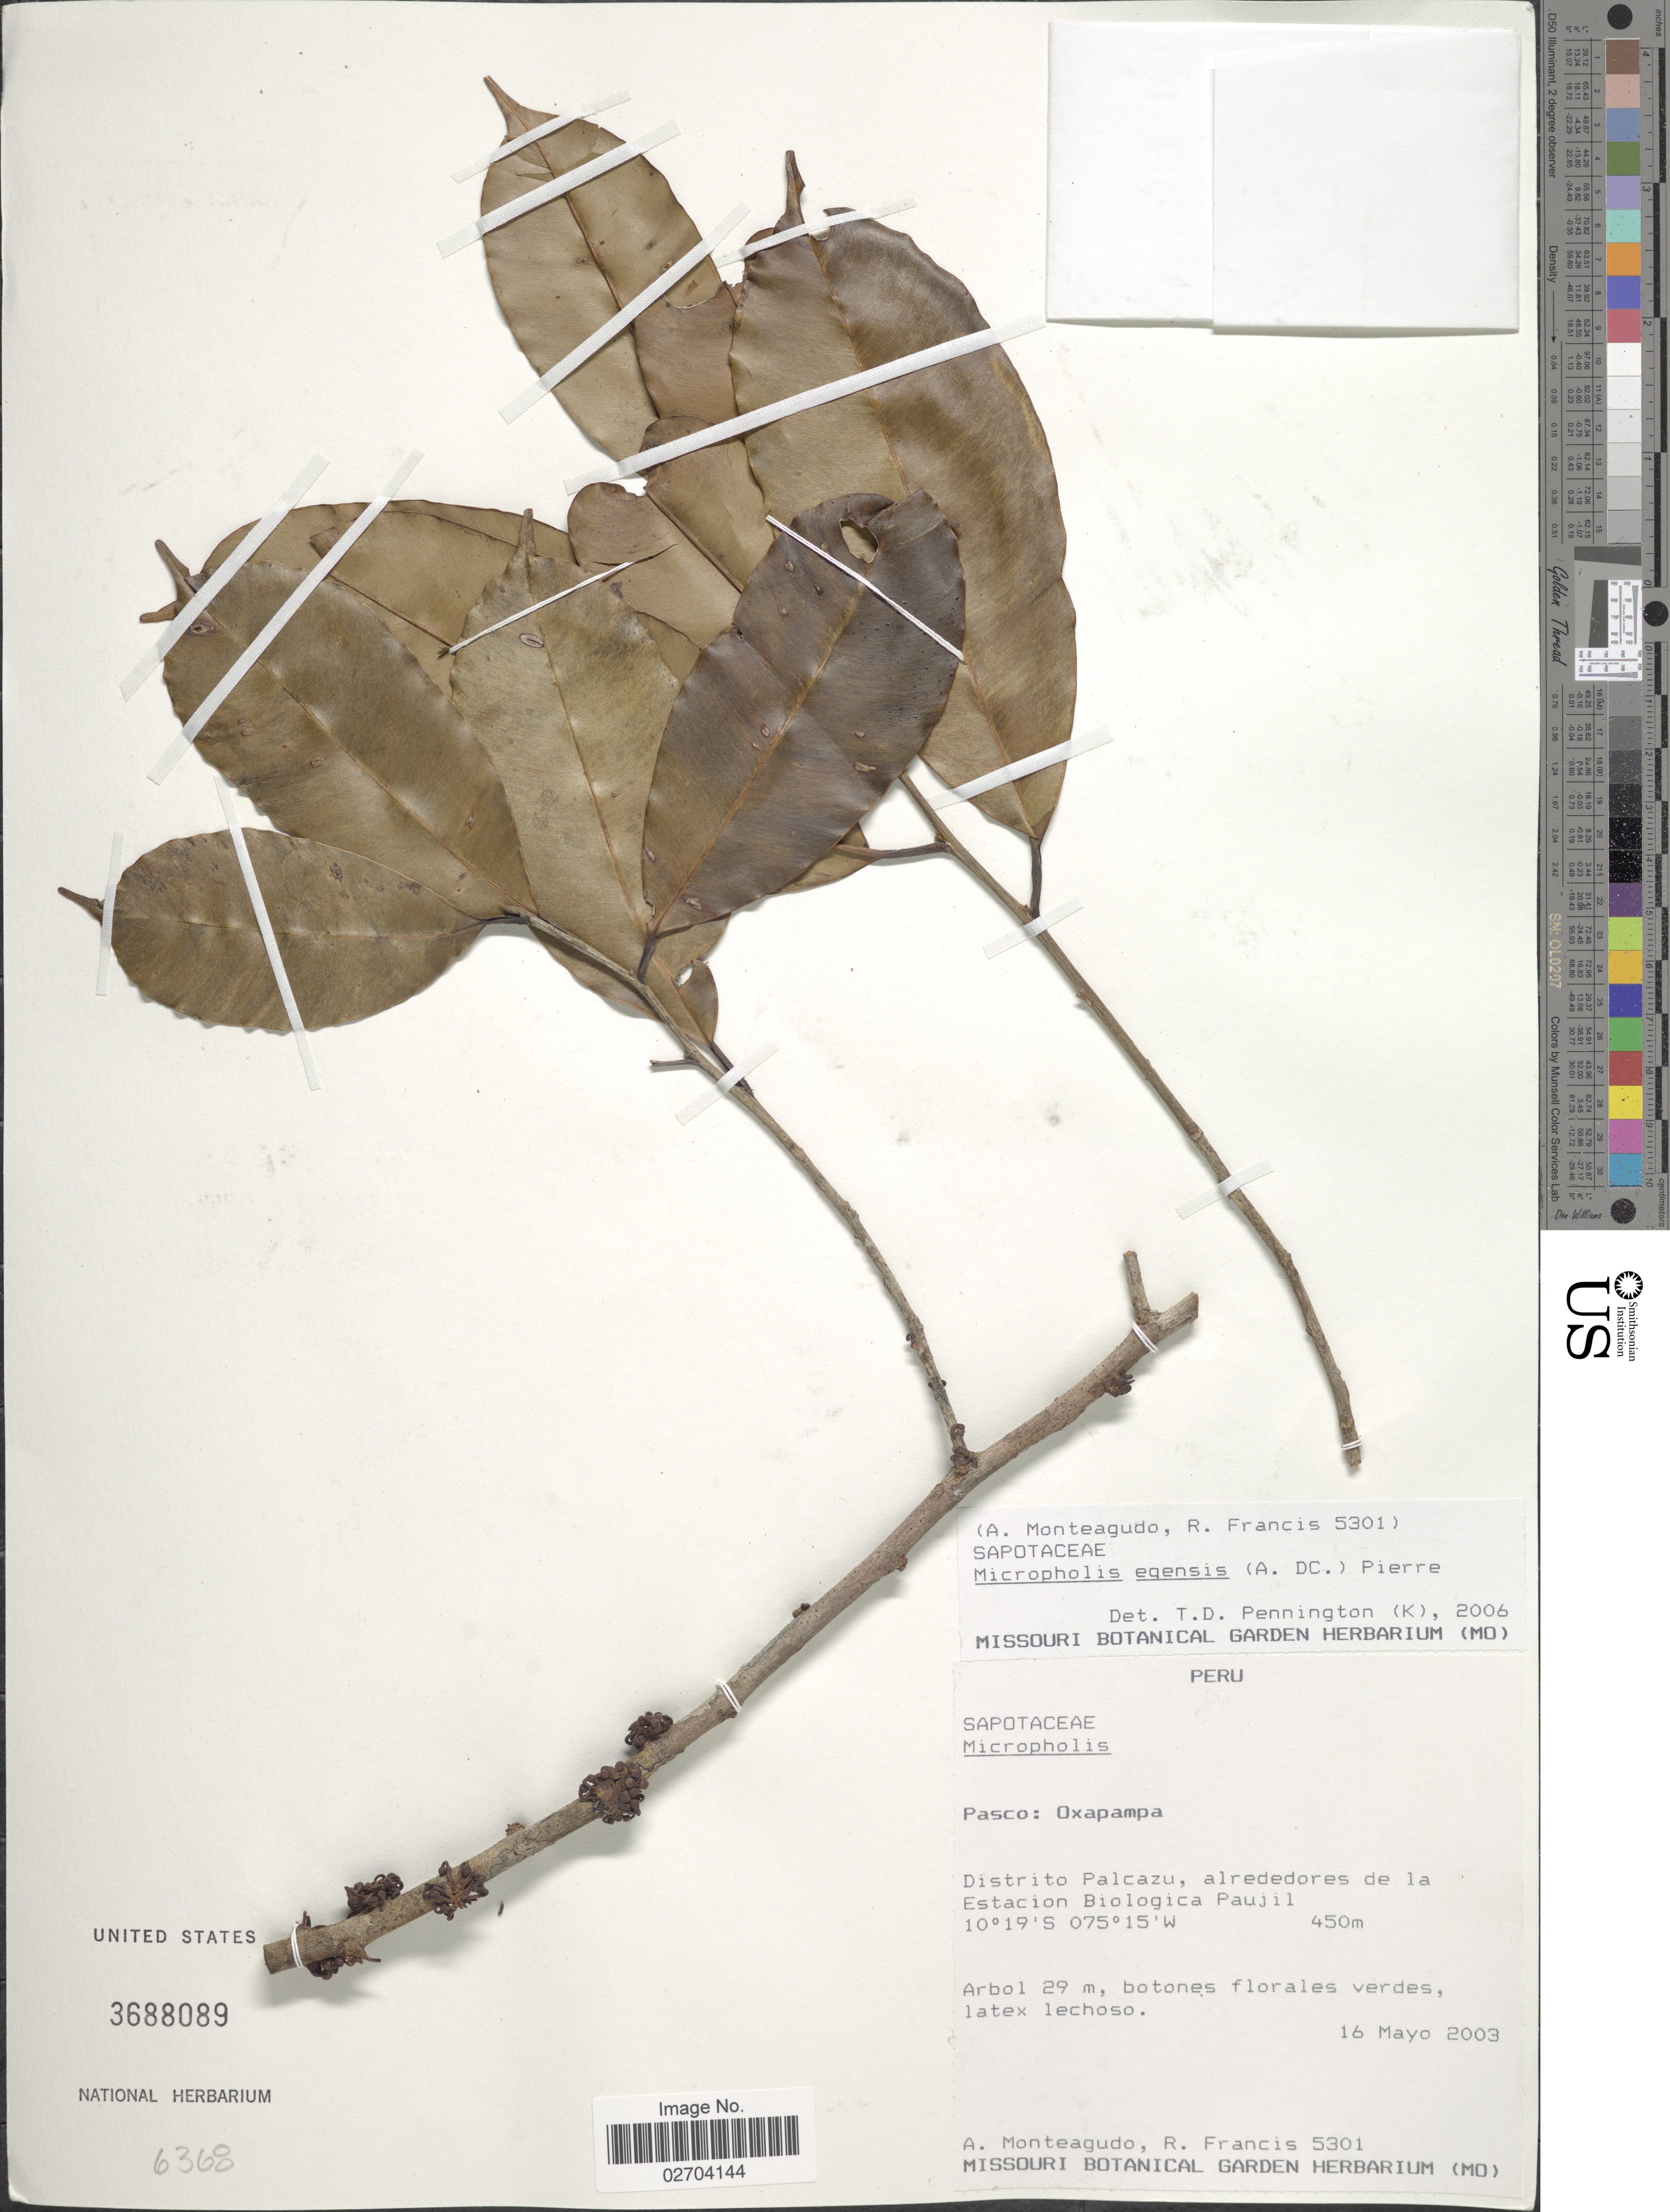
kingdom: Plantae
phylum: Tracheophyta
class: Magnoliopsida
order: Ericales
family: Sapotaceae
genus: Micropholis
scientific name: Micropholis egensis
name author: (A. DC.) Pierre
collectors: A. Monteagudo & R. Francis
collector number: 5301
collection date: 2003-05-16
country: Peru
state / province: Pasco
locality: Pasco: Oxapampa, Distrito Palcazu, Alrededores de la Estacion Biologica Paujil.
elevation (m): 450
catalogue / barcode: US 3688089